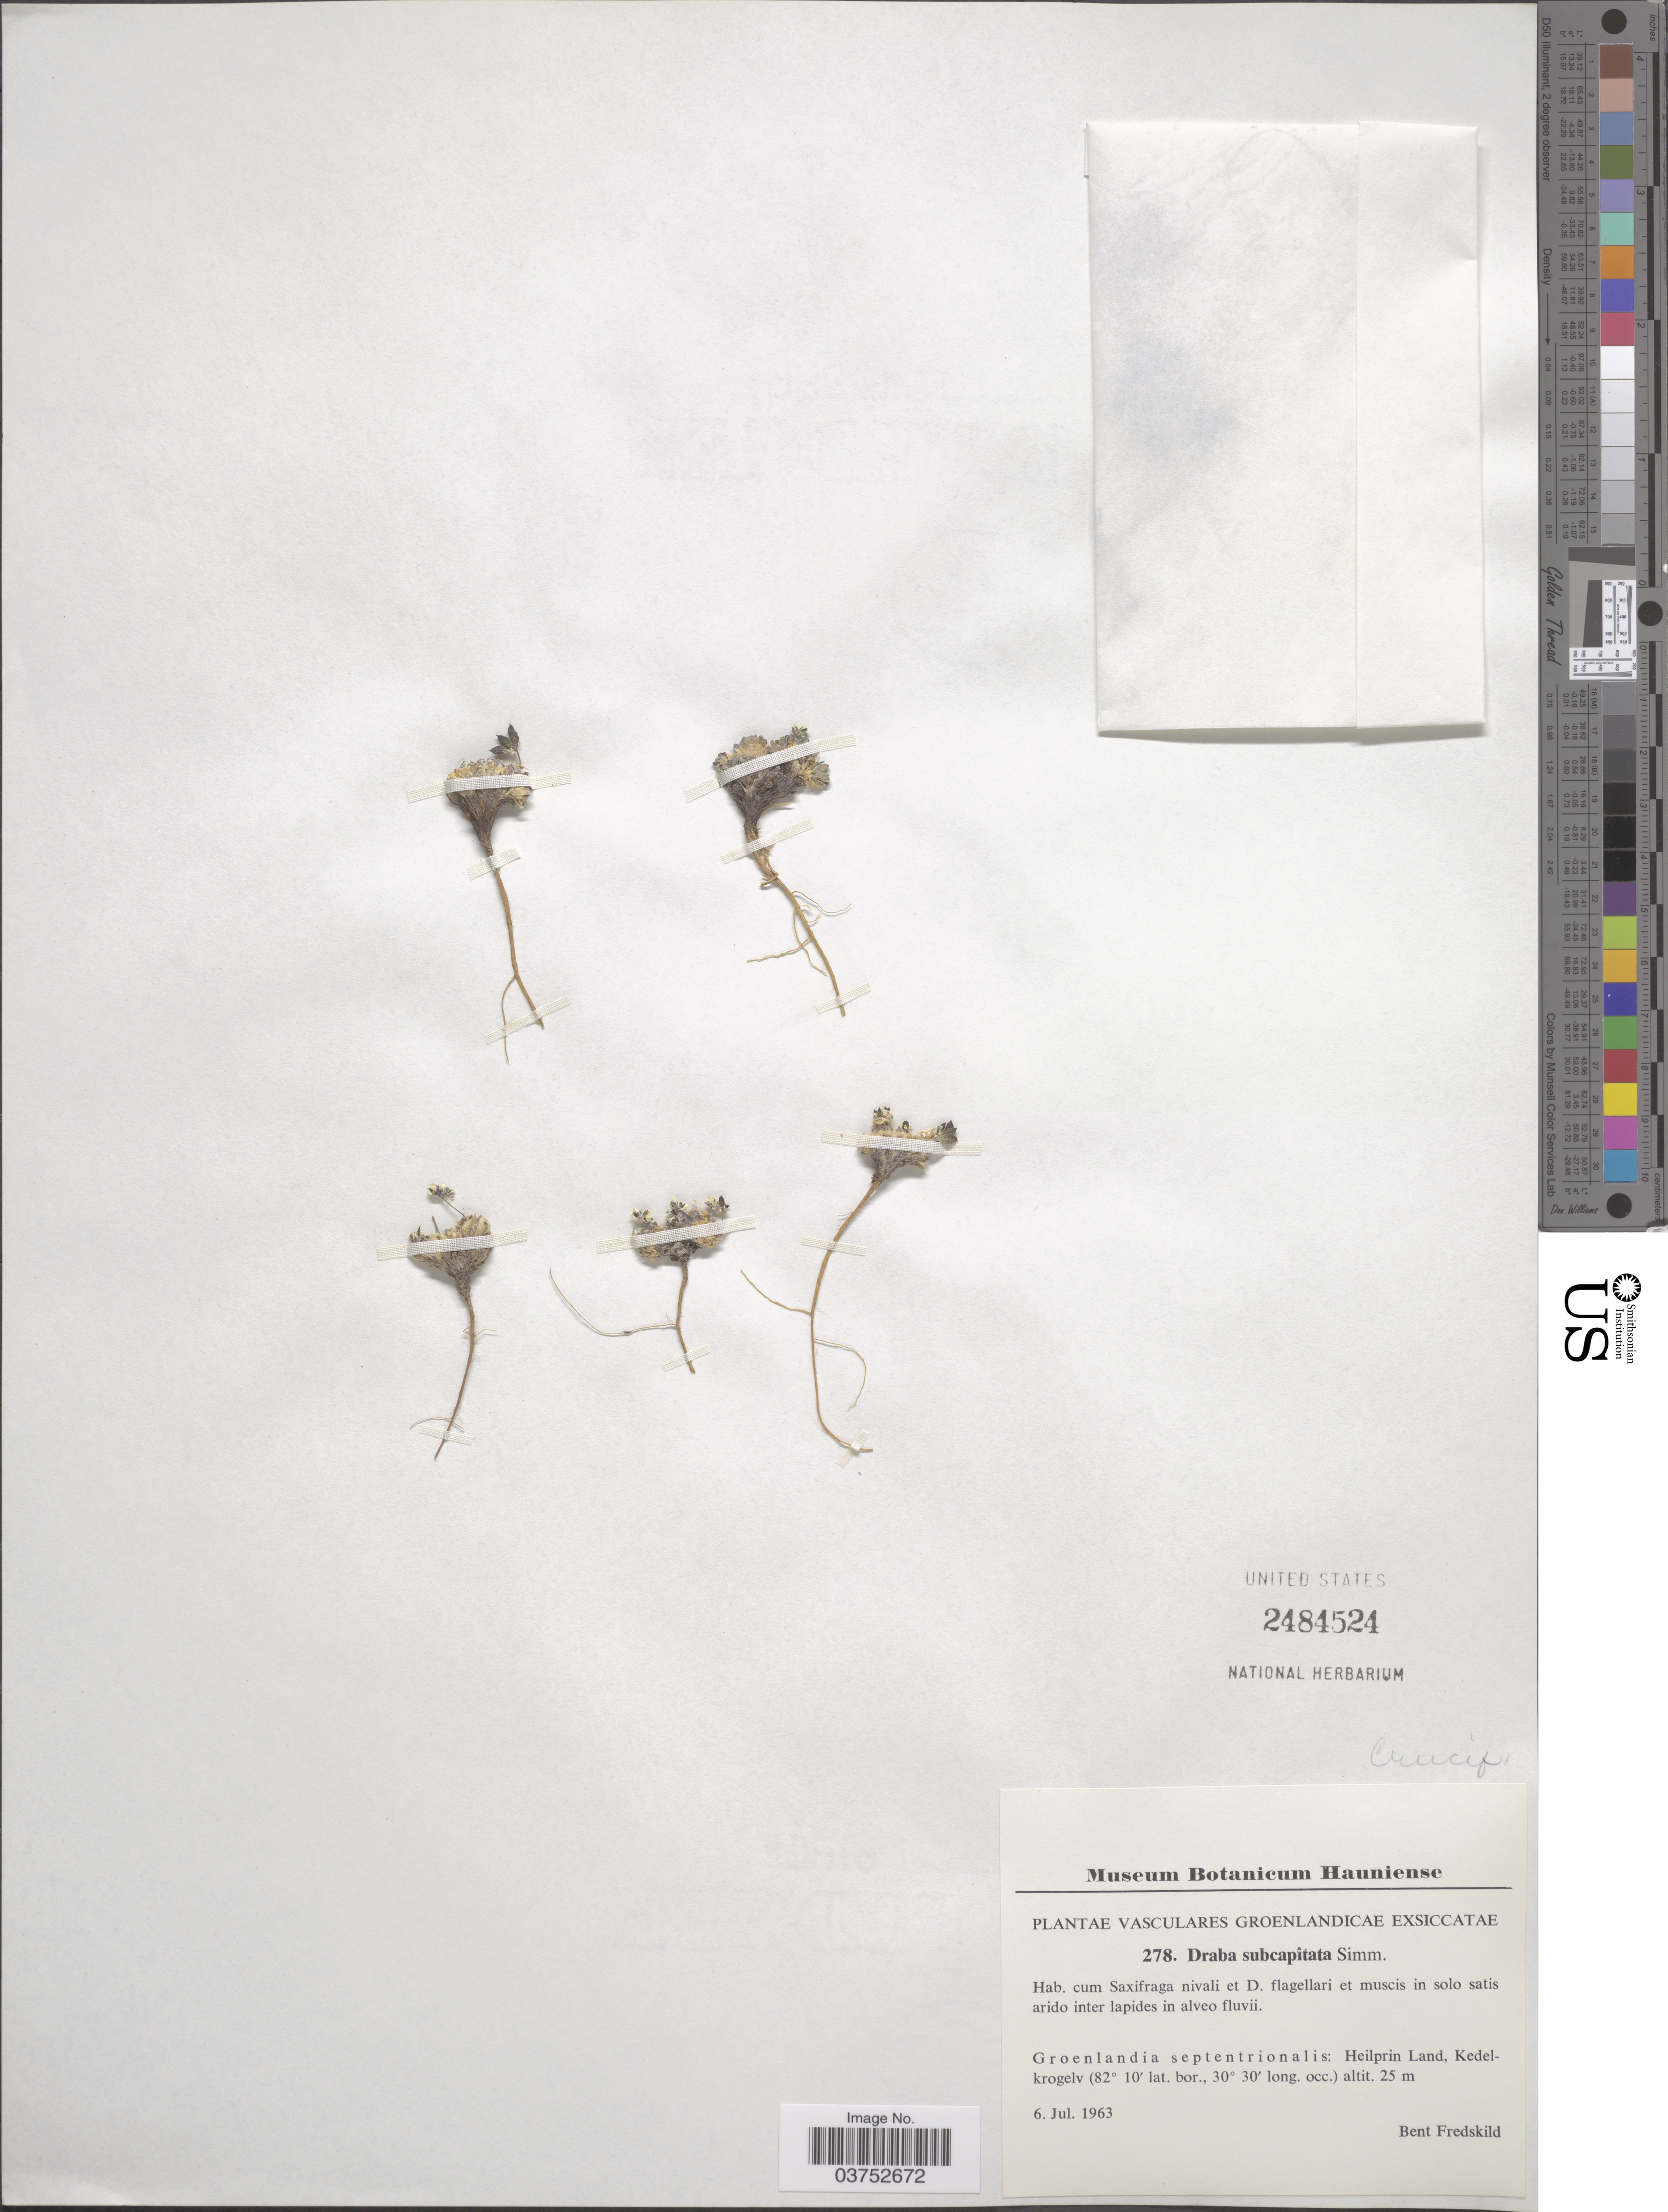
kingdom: Plantae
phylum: Tracheophyta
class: Magnoliopsida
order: Brassicales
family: Brassicaceae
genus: Draba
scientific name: Draba subcapitata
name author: (A. Gray) Simmons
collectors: B. Fredskild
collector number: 278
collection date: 1963-07-06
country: Greenland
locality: Groenlandia septentrionalis: Heilprin Land, Kedelkrogelv.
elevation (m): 25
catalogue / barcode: US 2484524